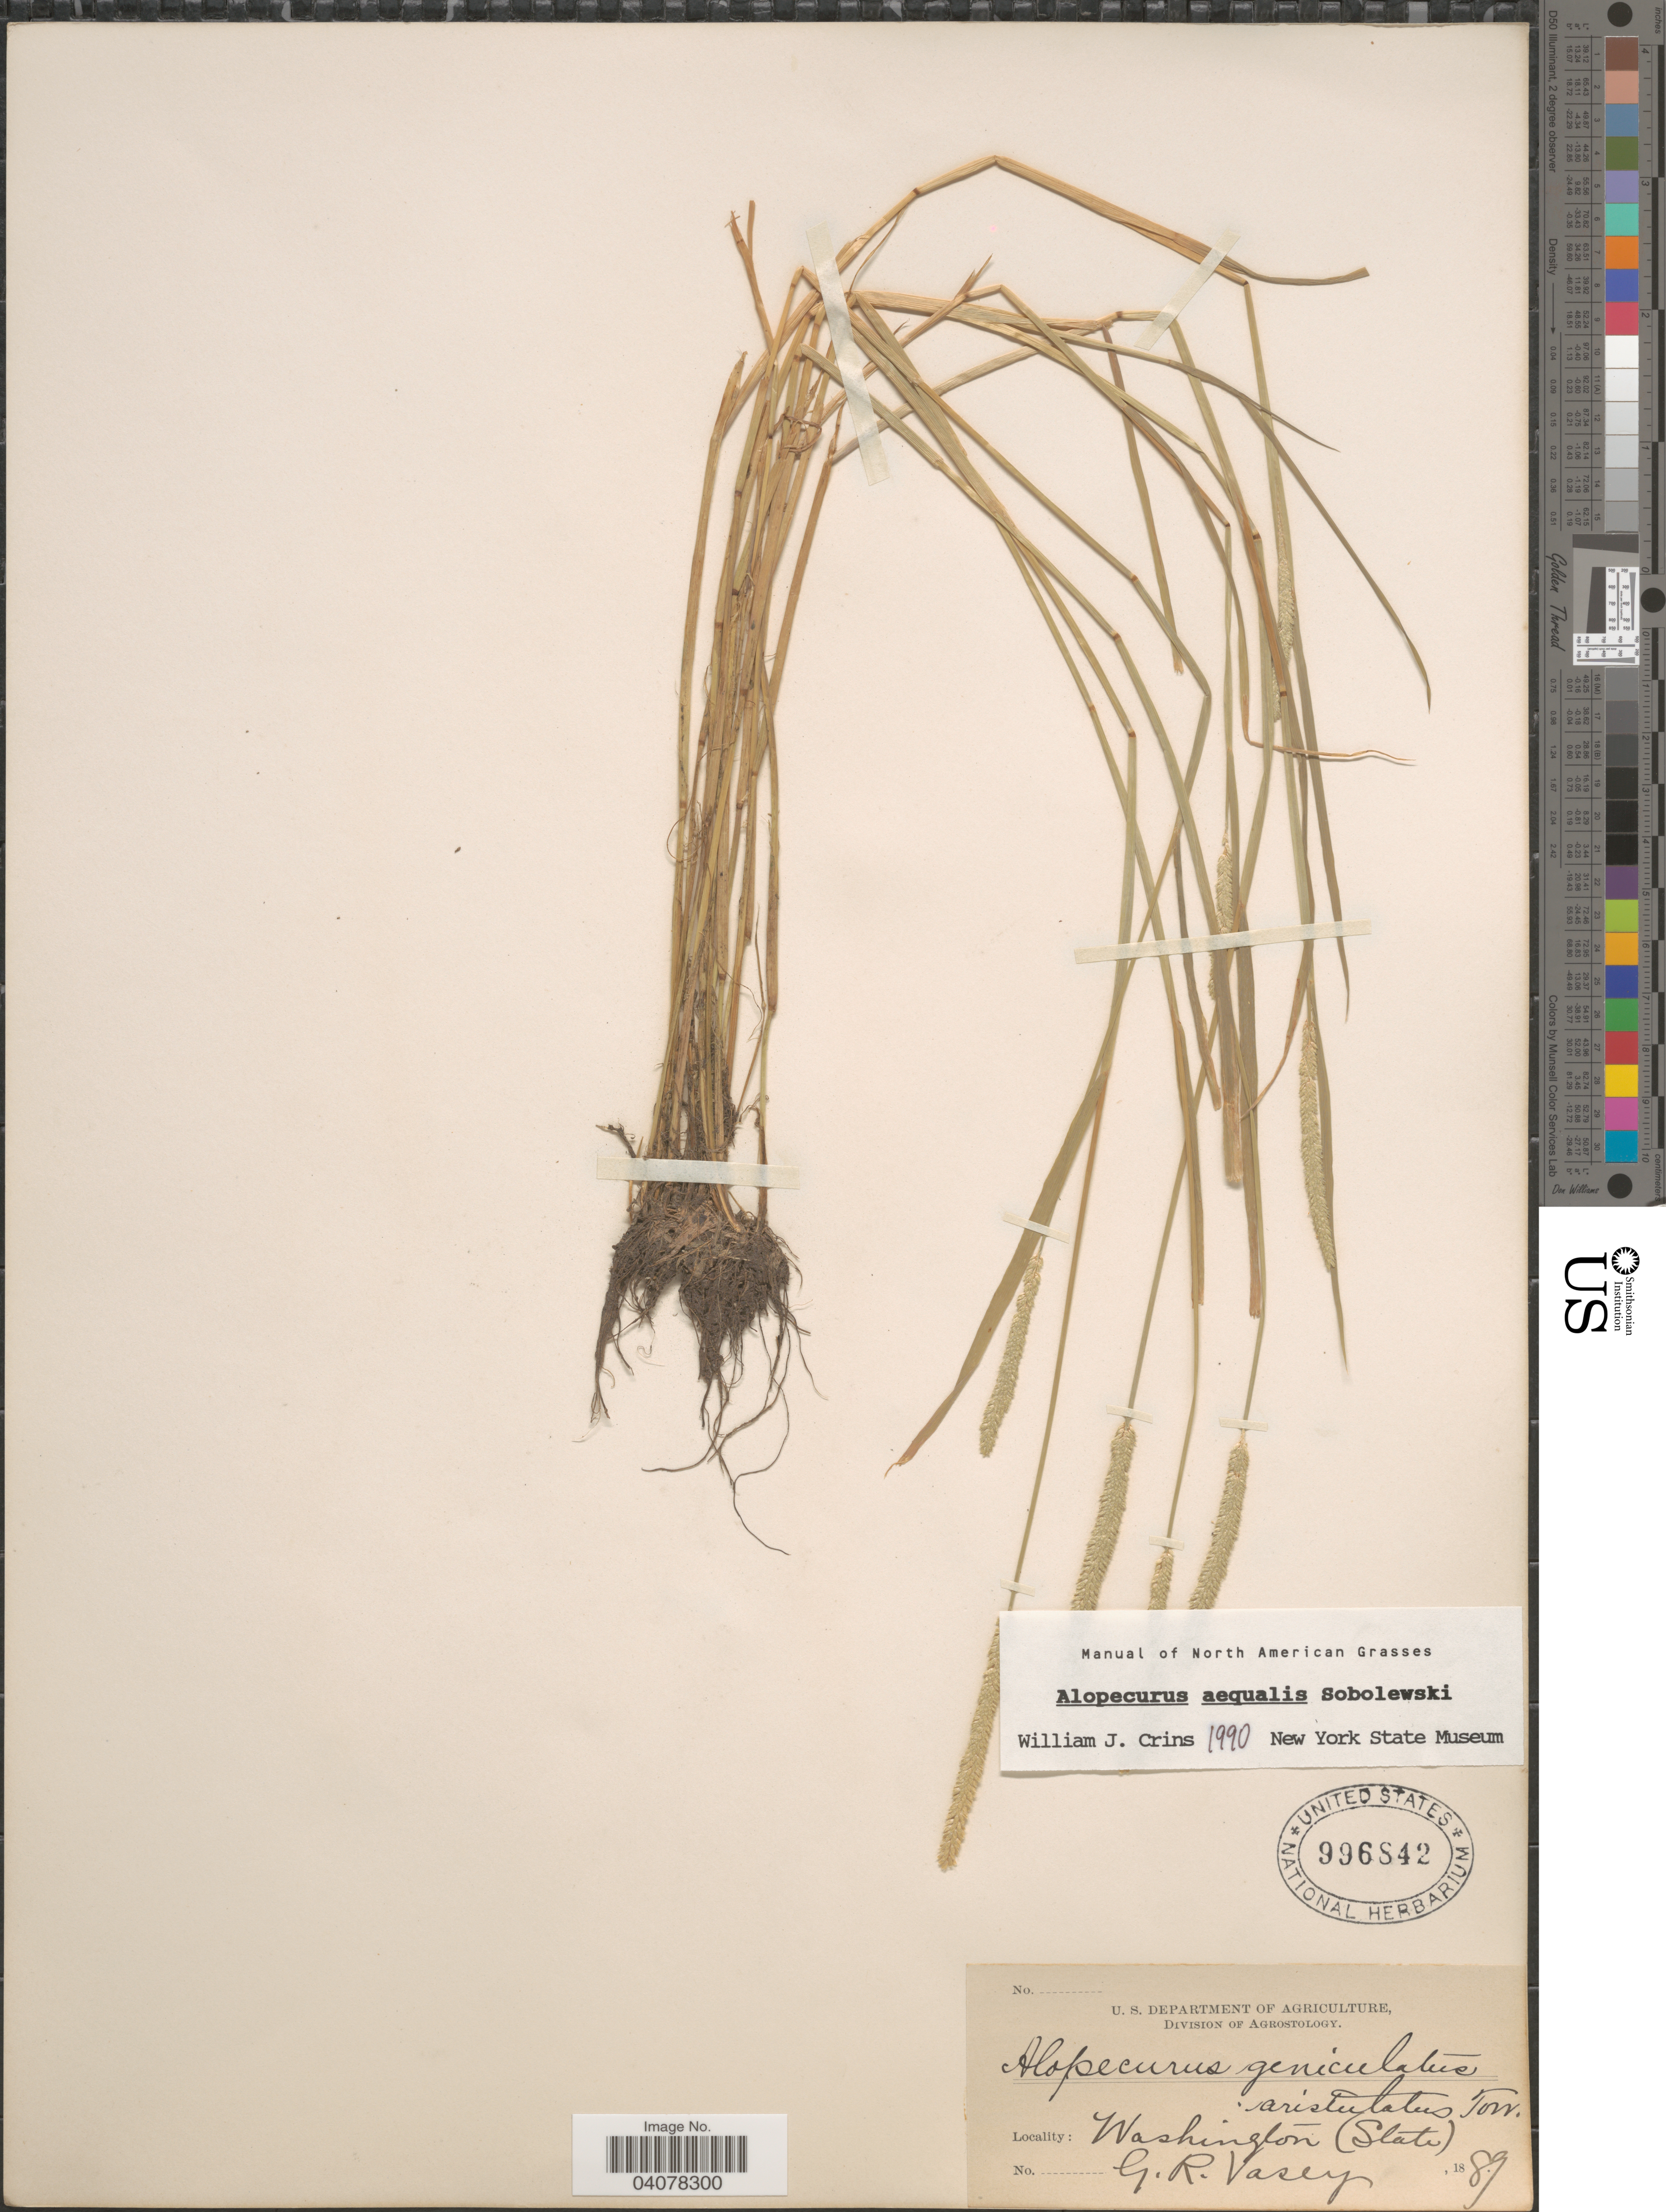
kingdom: Plantae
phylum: Tracheophyta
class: Liliopsida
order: Poales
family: Poaceae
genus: Alopecurus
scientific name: Alopecurus aequalis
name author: Sobol.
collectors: G. R. Vasey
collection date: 1889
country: United States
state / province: Washington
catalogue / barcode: US 996842